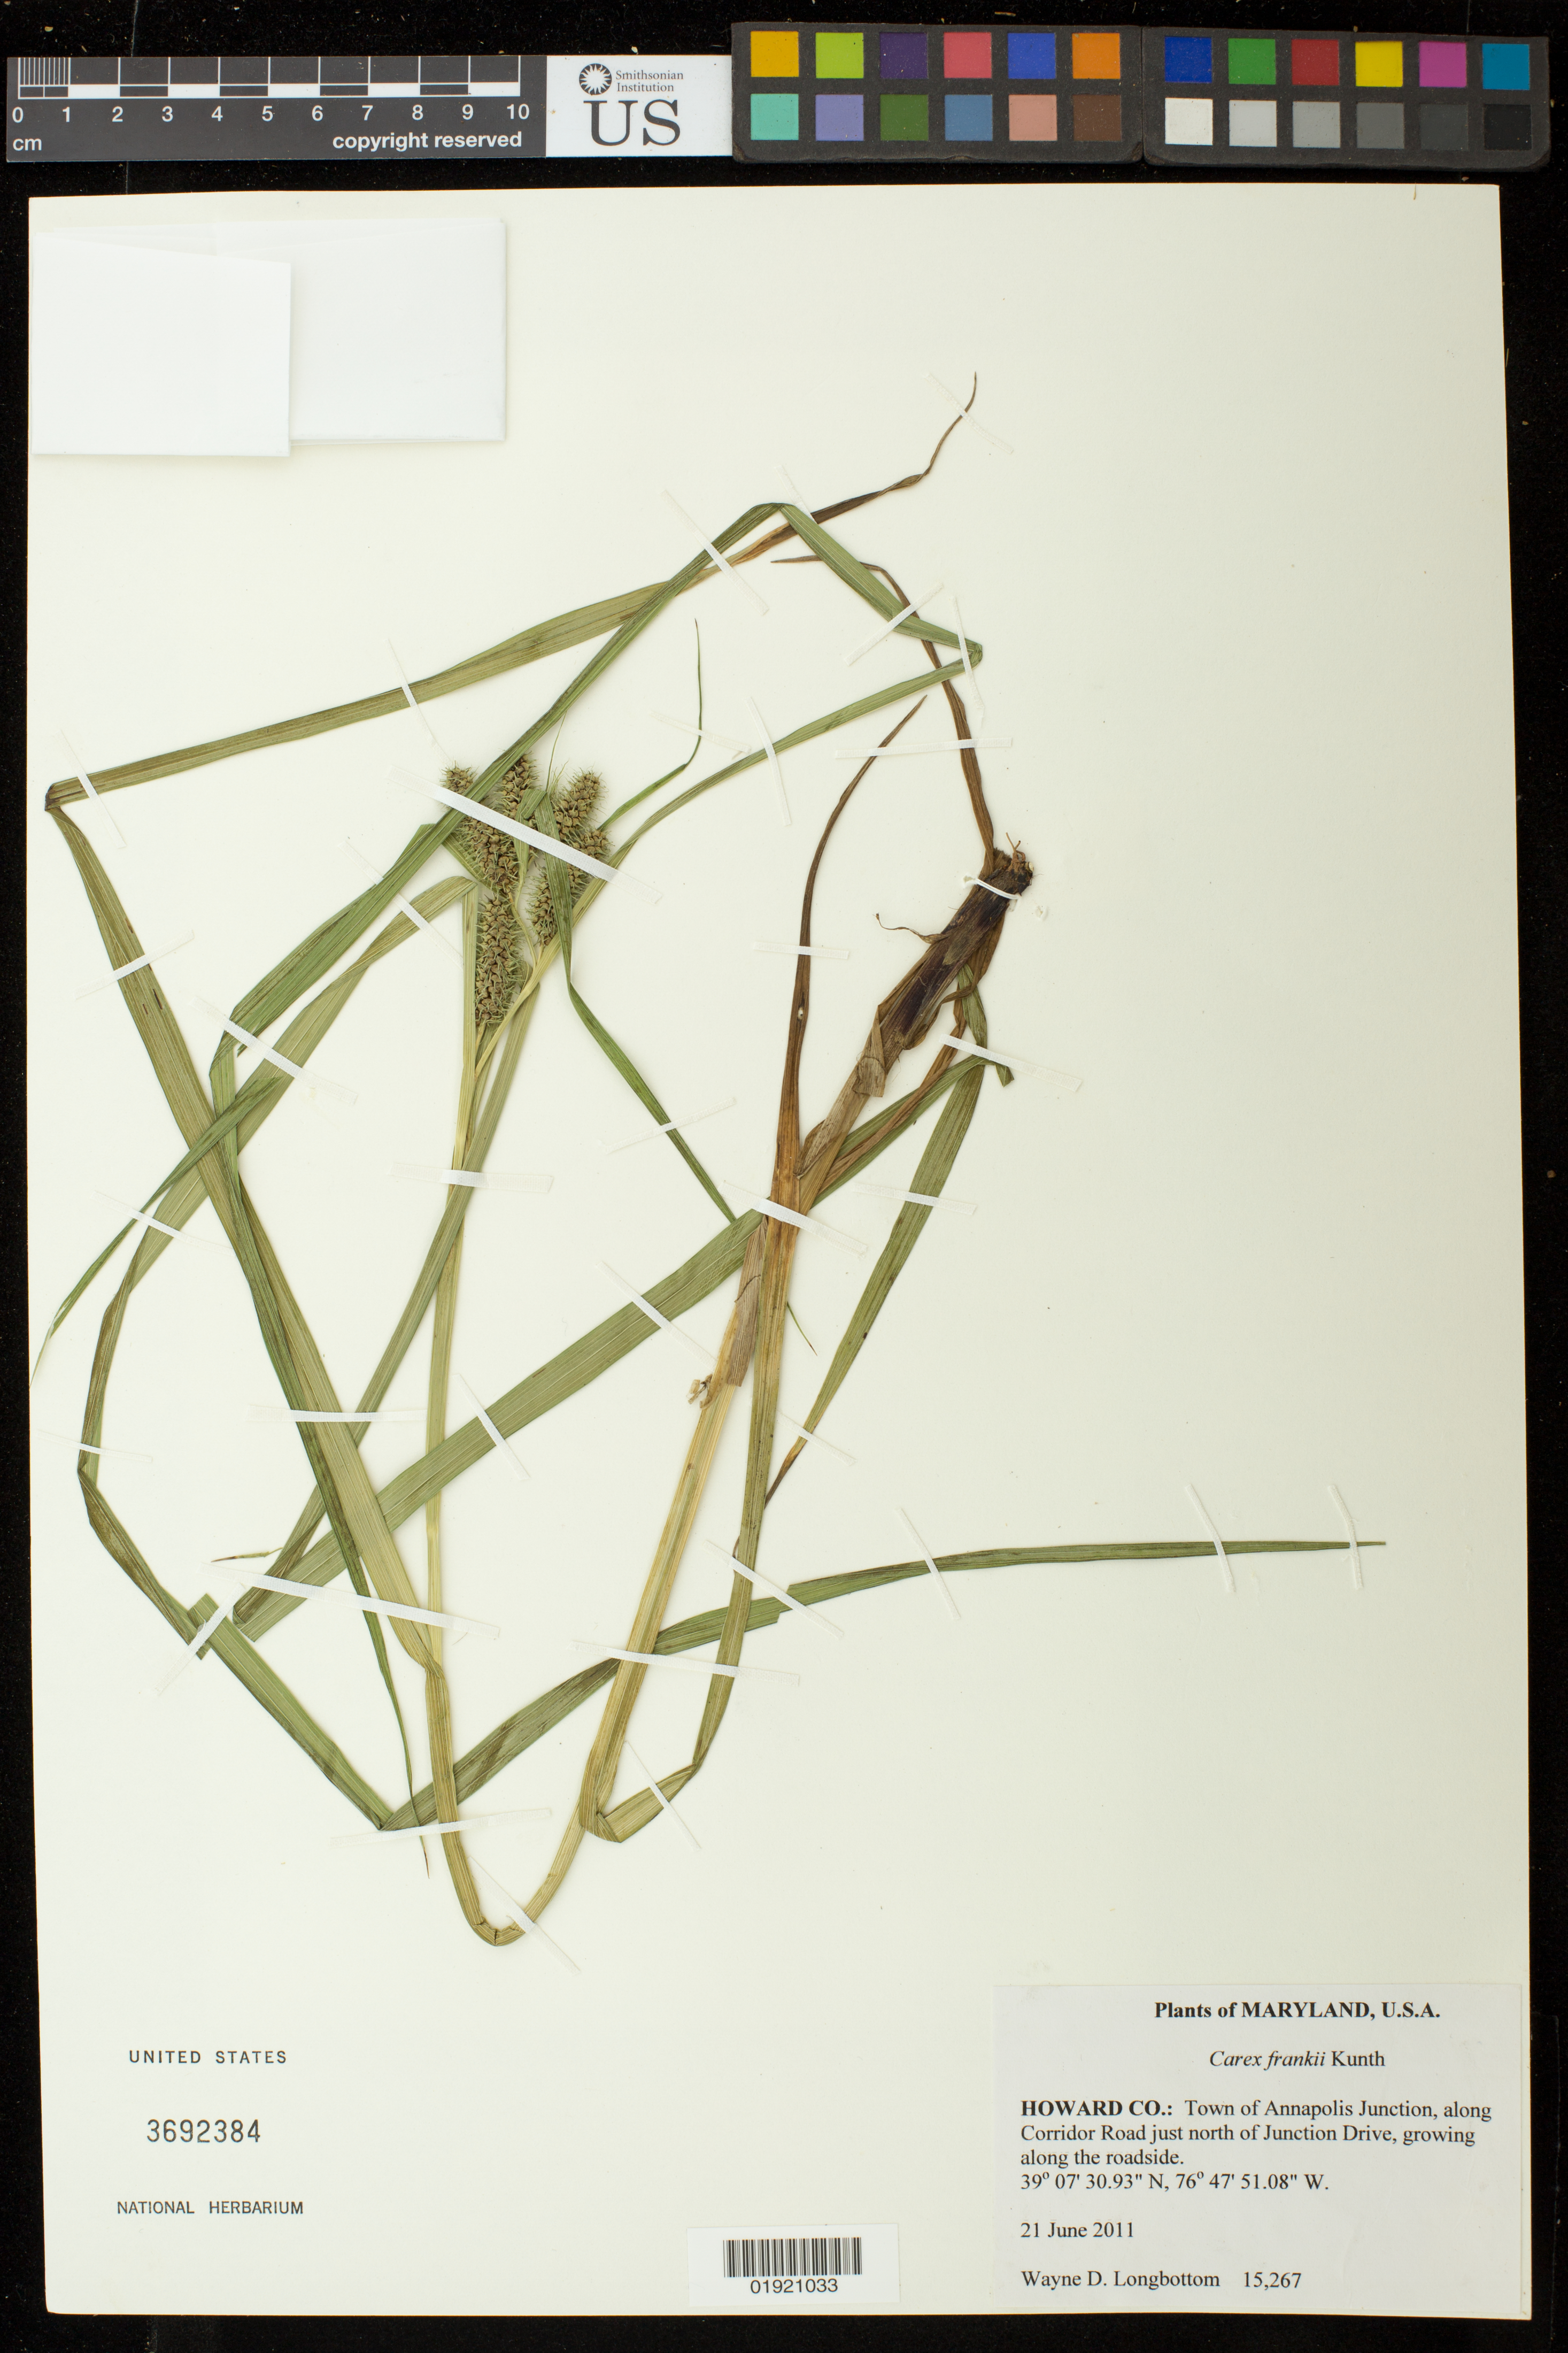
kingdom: Plantae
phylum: Tracheophyta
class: Liliopsida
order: Poales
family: Cyperaceae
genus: Carex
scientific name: Carex frankii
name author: Kunth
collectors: W. D. Longbottom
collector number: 15267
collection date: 2011-06-21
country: United States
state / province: Maryland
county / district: Howard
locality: Howard Co.: Town of Annapolis Junction, along Corridor Road just north of Junction Drive.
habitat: Growing along the roadside.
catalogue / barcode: US 3692384